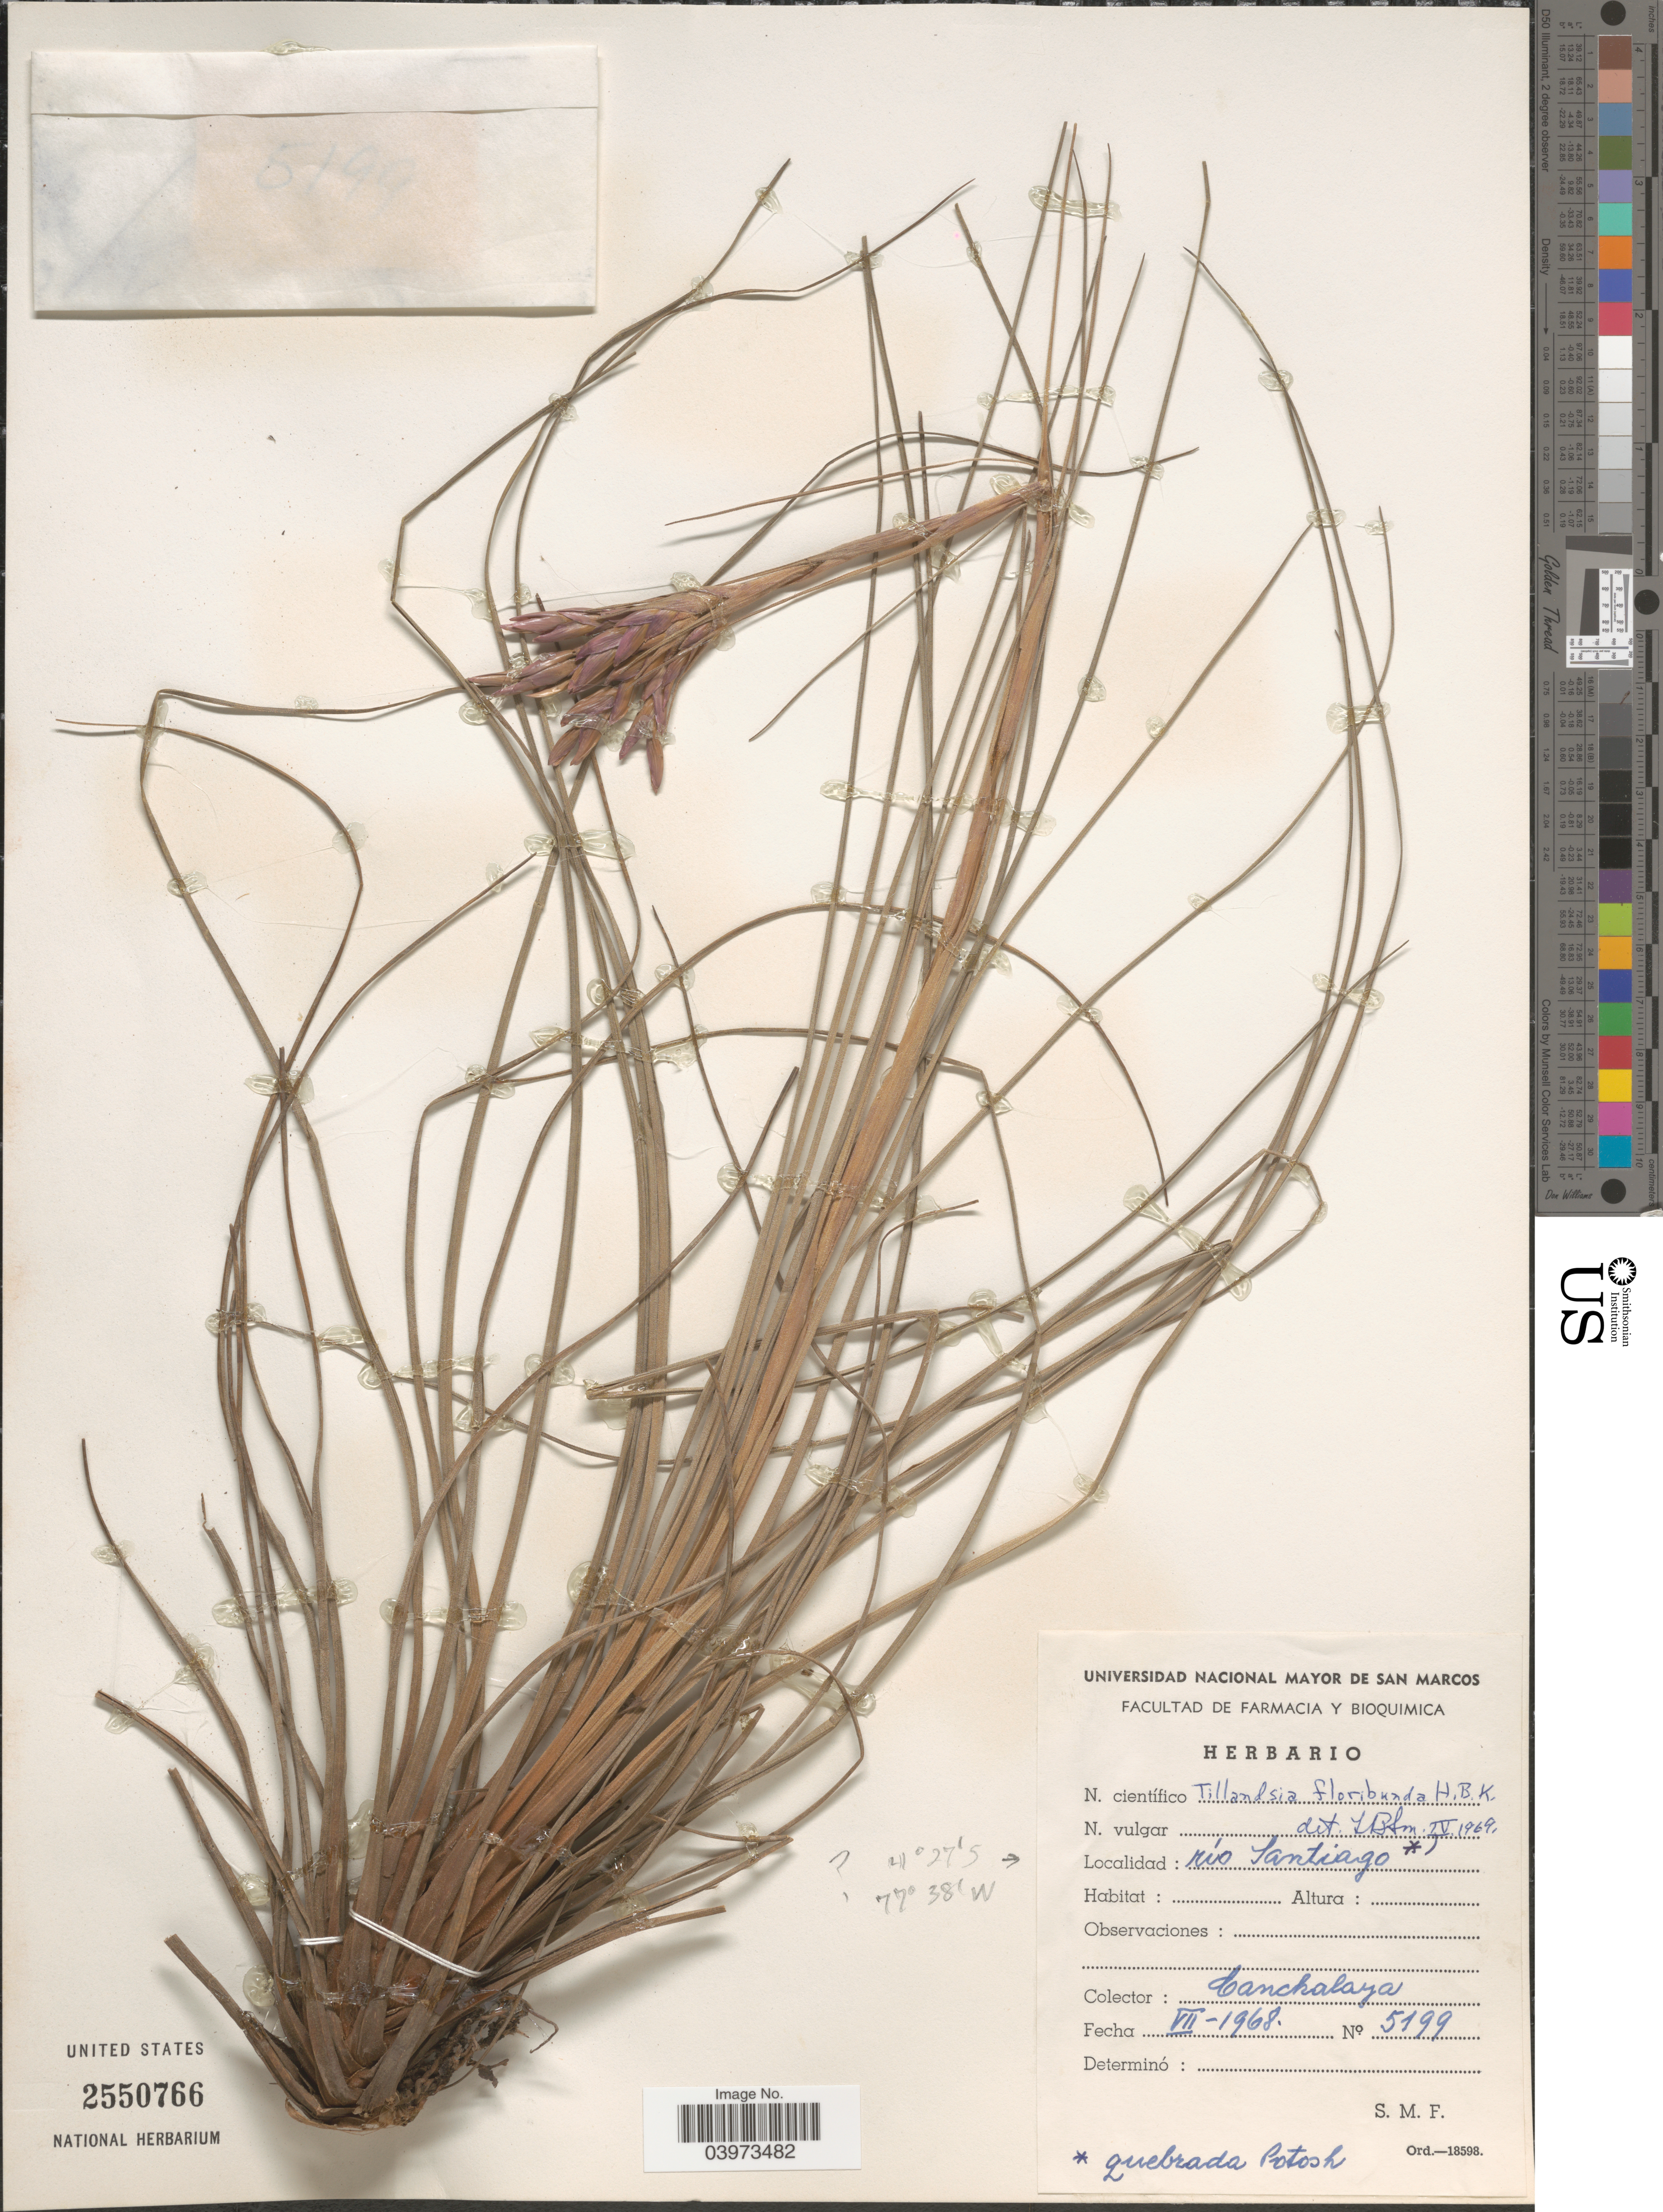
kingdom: Plantae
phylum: Tracheophyta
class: Liliopsida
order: Poales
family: Bromeliaceae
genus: Tillandsia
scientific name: Tillandsia floribunda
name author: Kunth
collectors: -. Canchalaya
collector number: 5199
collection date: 1968-07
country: Peru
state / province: Junín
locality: Río Santiago. Quebrada Potoshi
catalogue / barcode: US 2550766